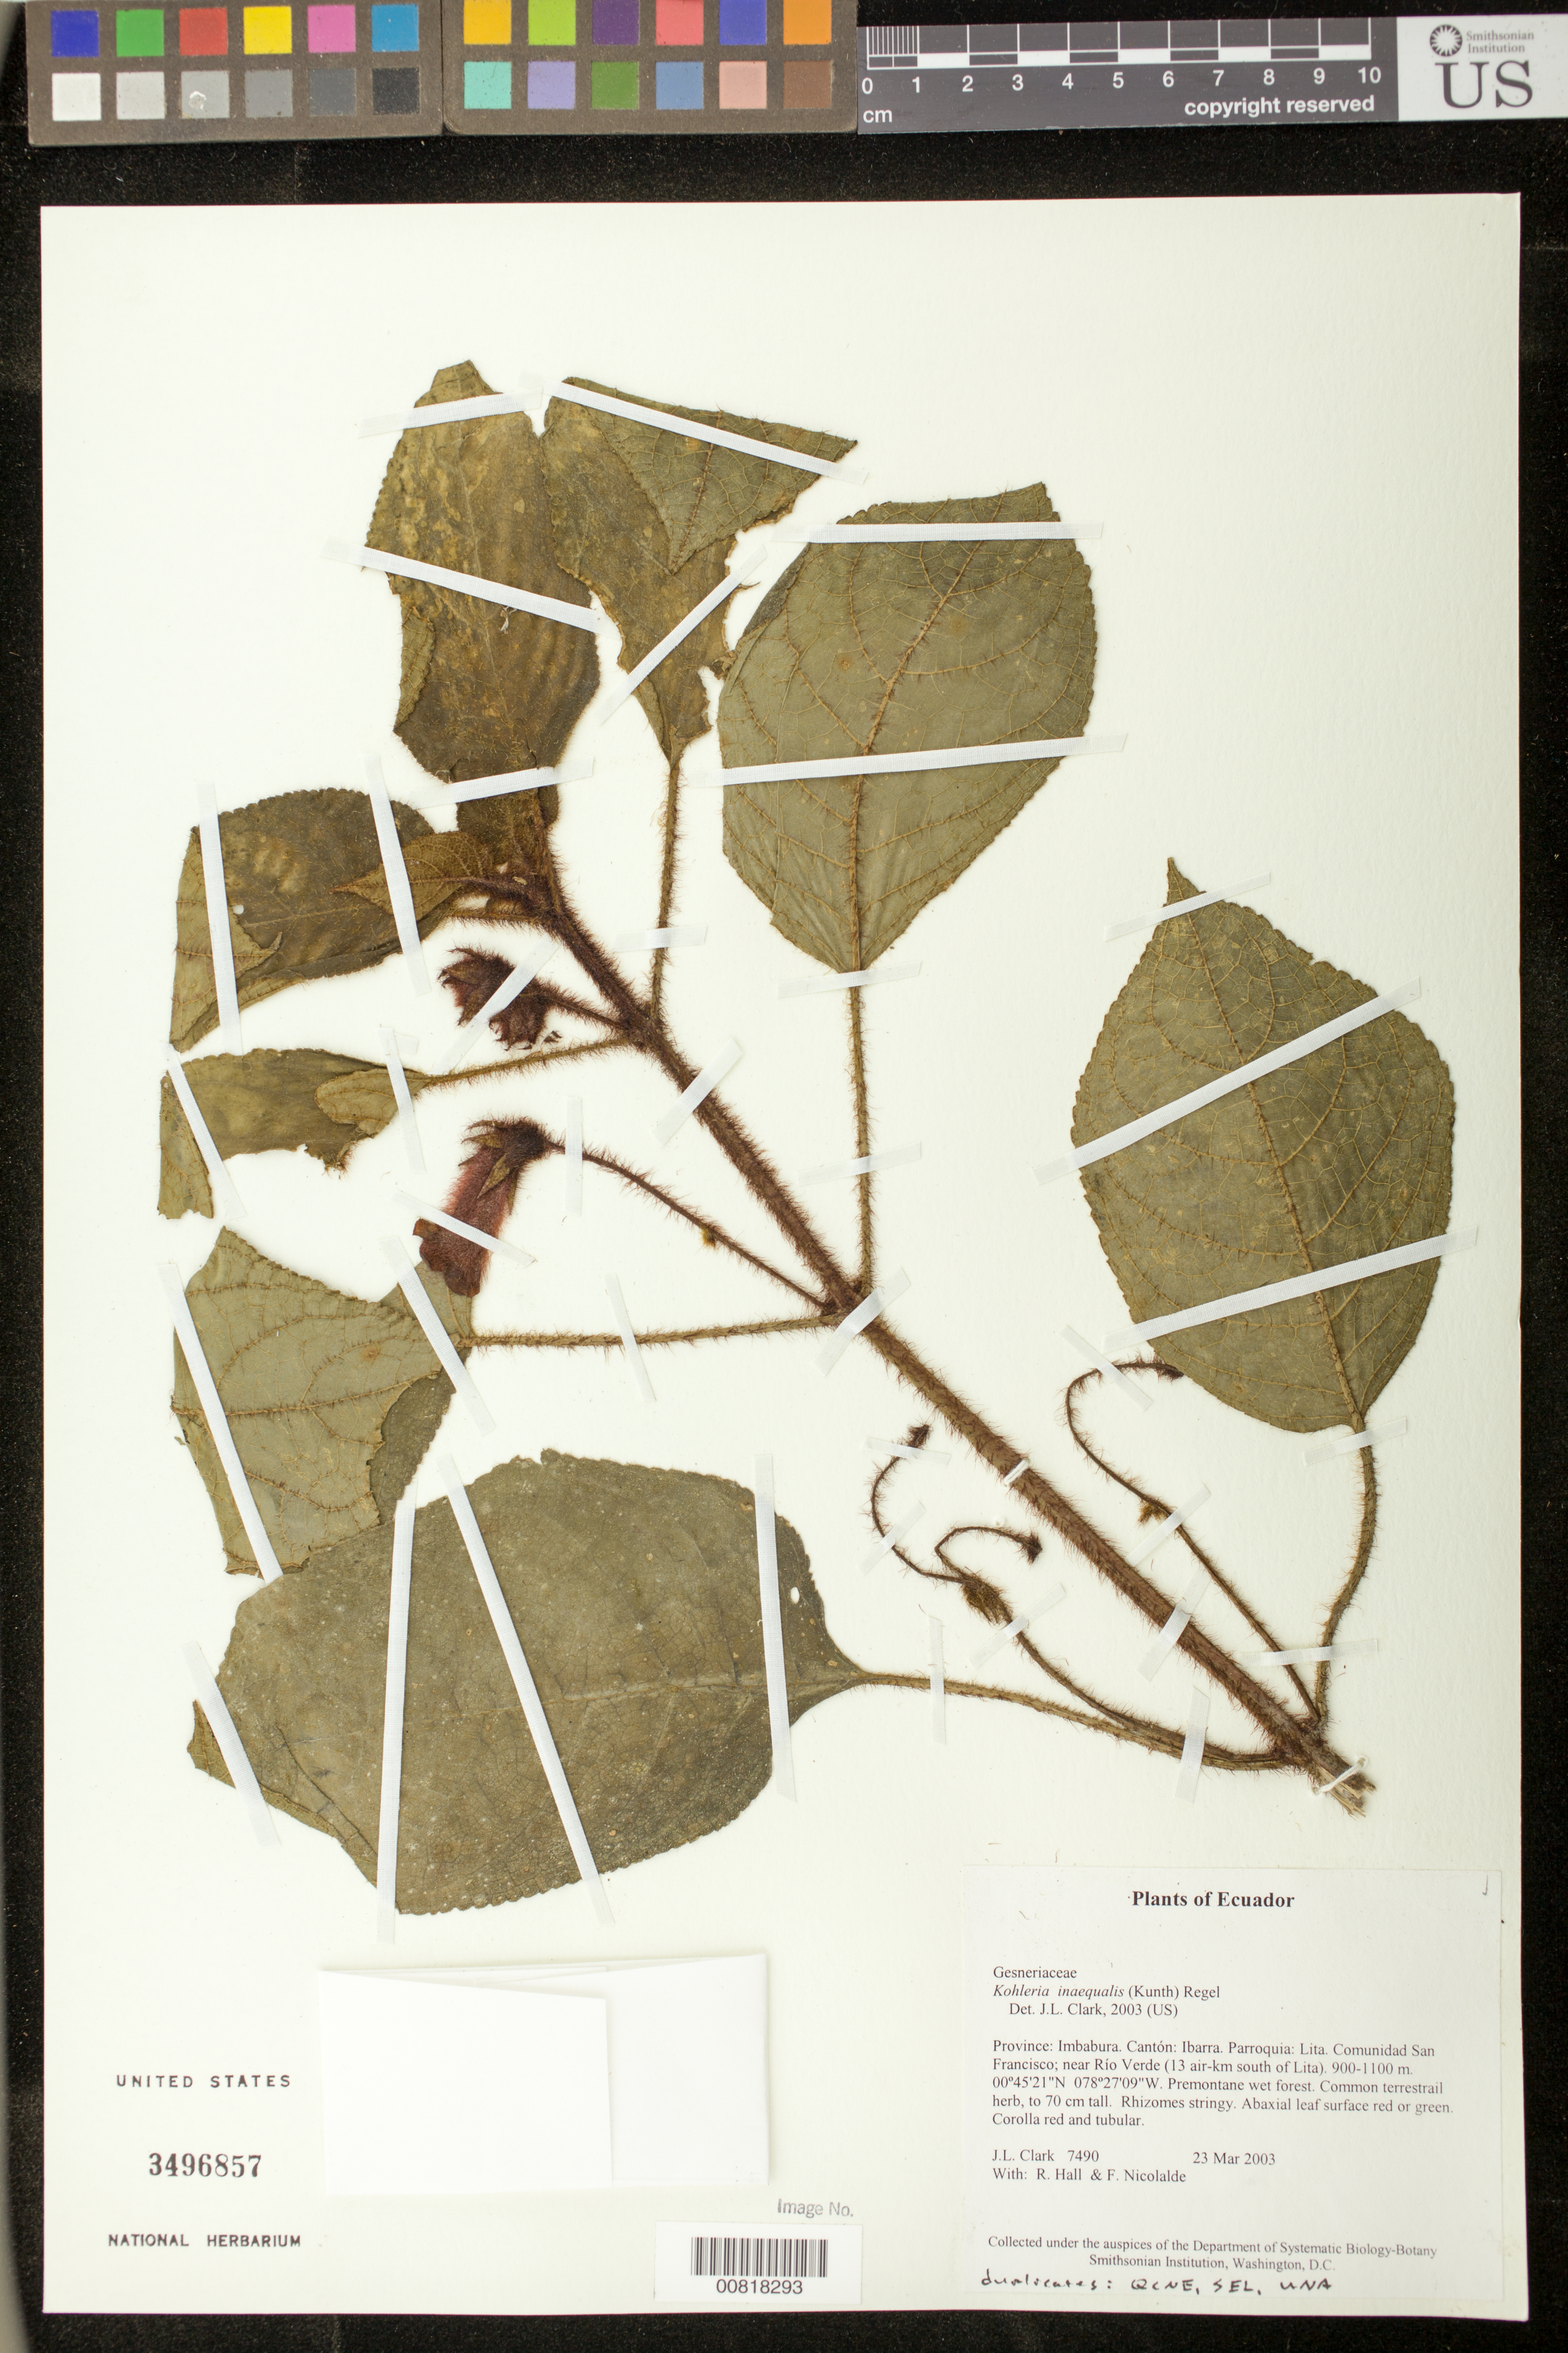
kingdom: Plantae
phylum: Tracheophyta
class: Magnoliopsida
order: Lamiales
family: Gesneriaceae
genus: Kohleria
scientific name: Kohleria inaequalis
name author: (Benth.) Wiehler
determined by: Clark, J. L., (SEL), The Marie Selby Botanical Garden (UNITED STATES)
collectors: J. L. Clark, R. Hall & F. Nicolalde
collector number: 7490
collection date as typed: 23 Mar 2003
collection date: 2003-03-23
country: Ecuador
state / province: Imbabura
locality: Ibarra. Parroquia: Lita. Comunidad San Francisco; near Río Verde (13 air-km south of Lita).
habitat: Premontane wet forest.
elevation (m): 900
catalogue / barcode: US 3496857